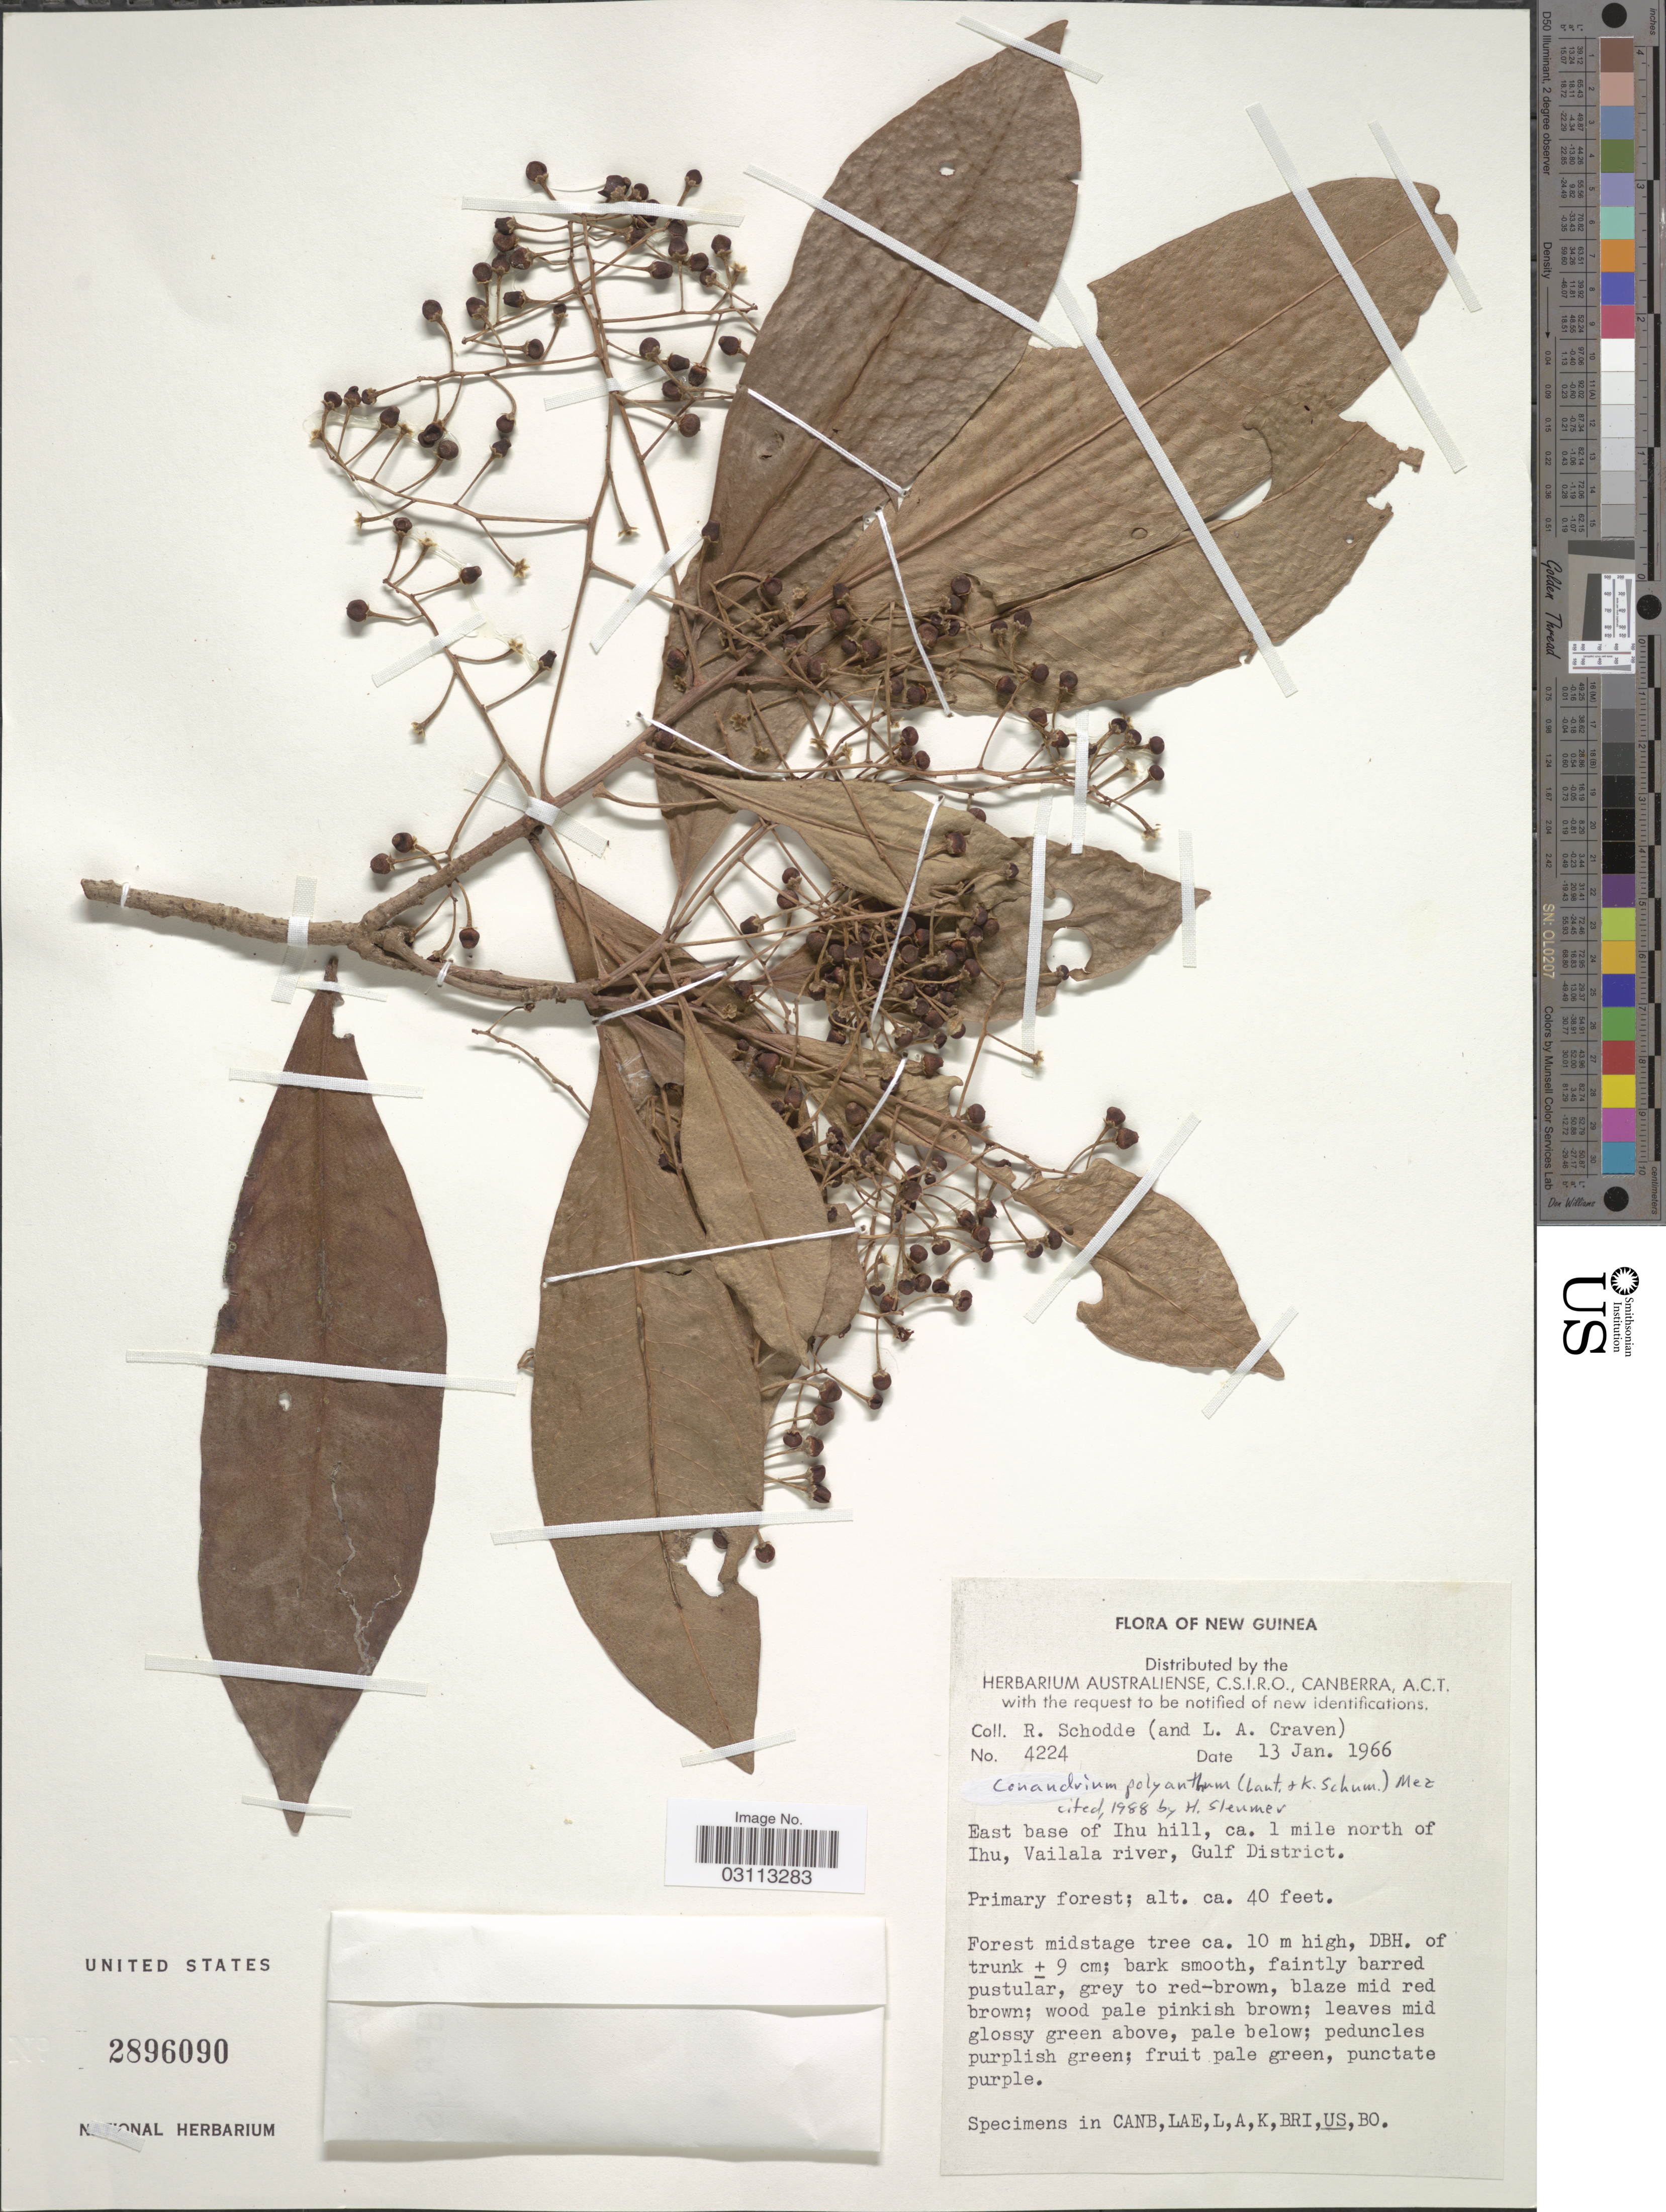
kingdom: Plantae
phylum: Tracheophyta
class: Magnoliopsida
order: Ericales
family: Primulaceae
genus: Conandrium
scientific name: Conandrium polyanthum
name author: (Lauterb. & K. Schum.) Mez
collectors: R. Schodde & L. A. Craven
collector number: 4224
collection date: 1966-01-13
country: Papua New Guinea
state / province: Gulf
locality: New Guinea. East base of Ihu hill, ca. 1 mile north of Ihu, Vailala river, Gulf District.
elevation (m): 12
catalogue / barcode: US 2896090